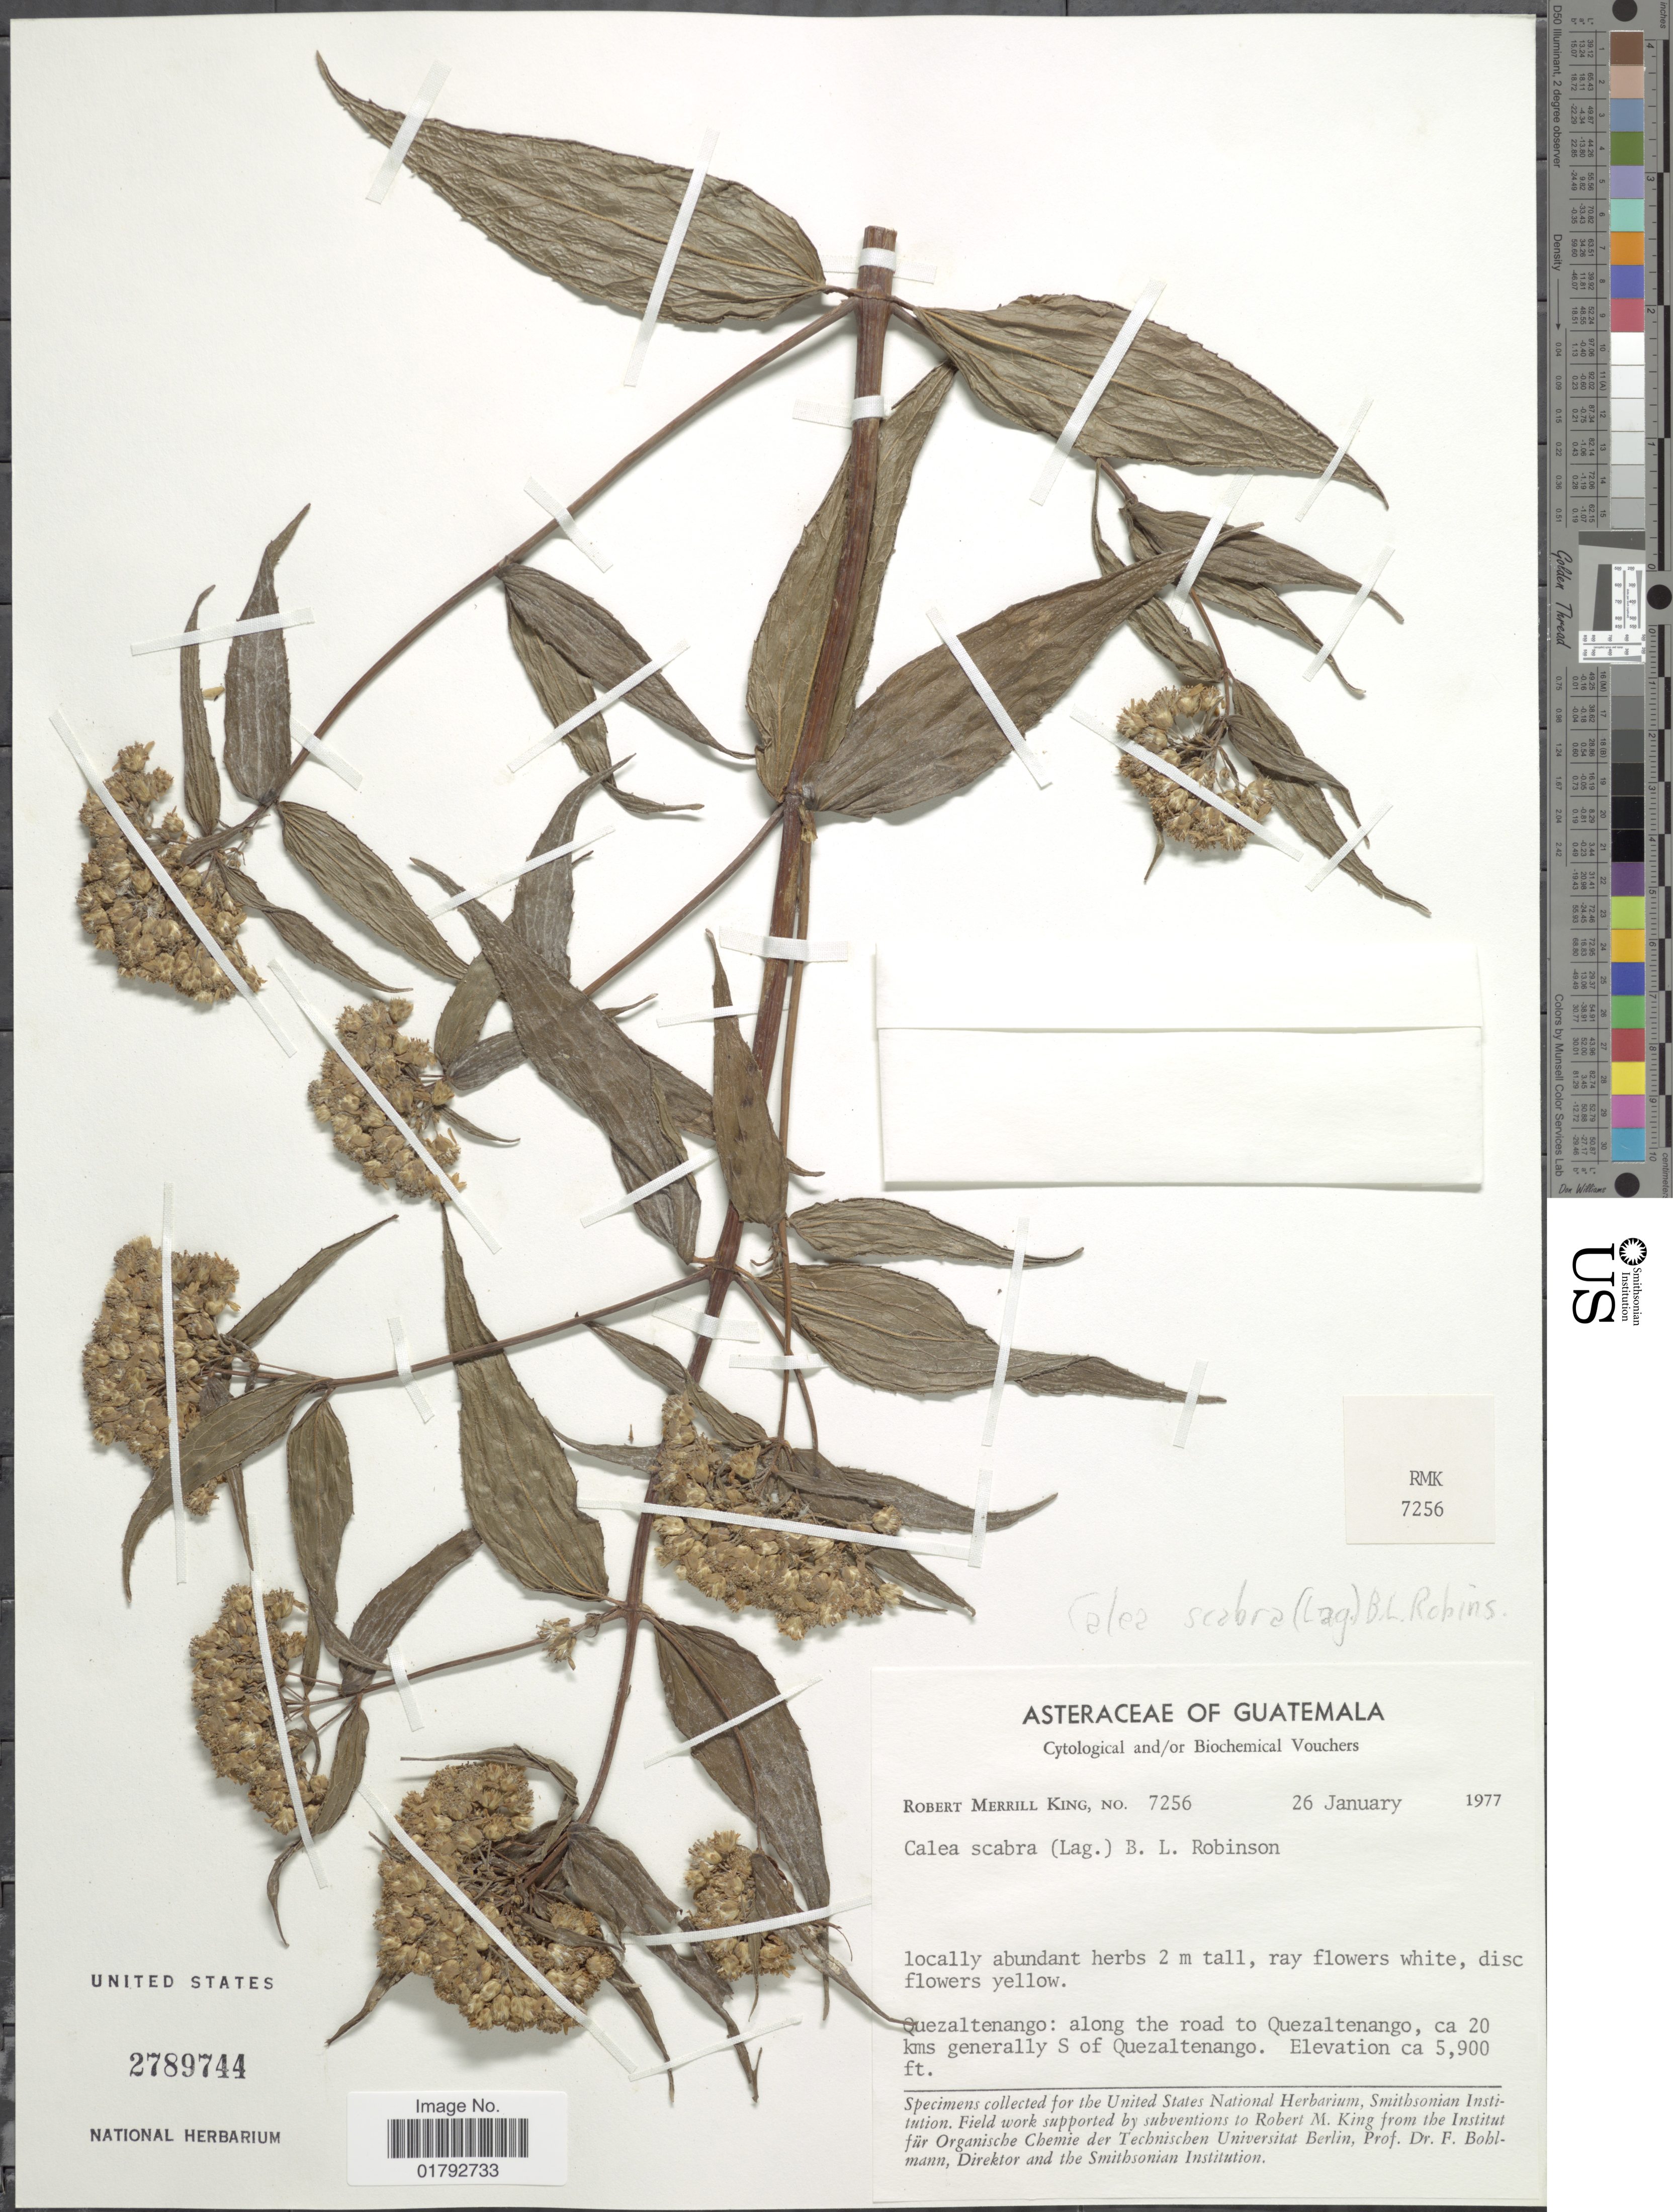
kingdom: Plantae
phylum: Tracheophyta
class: Magnoliopsida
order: Asterales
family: Asteraceae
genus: Alloispermum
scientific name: Alloispermum scabrum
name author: (Lag.) H. Rob.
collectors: R. M. King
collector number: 7256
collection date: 1977-01-26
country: Guatemala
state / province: Quetzaltenango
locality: Guatemala, Quezaltenango: along the road to Quezaltenango, ca. 20 kms generally S of Quezaltenango.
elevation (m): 1798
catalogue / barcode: US 2789744